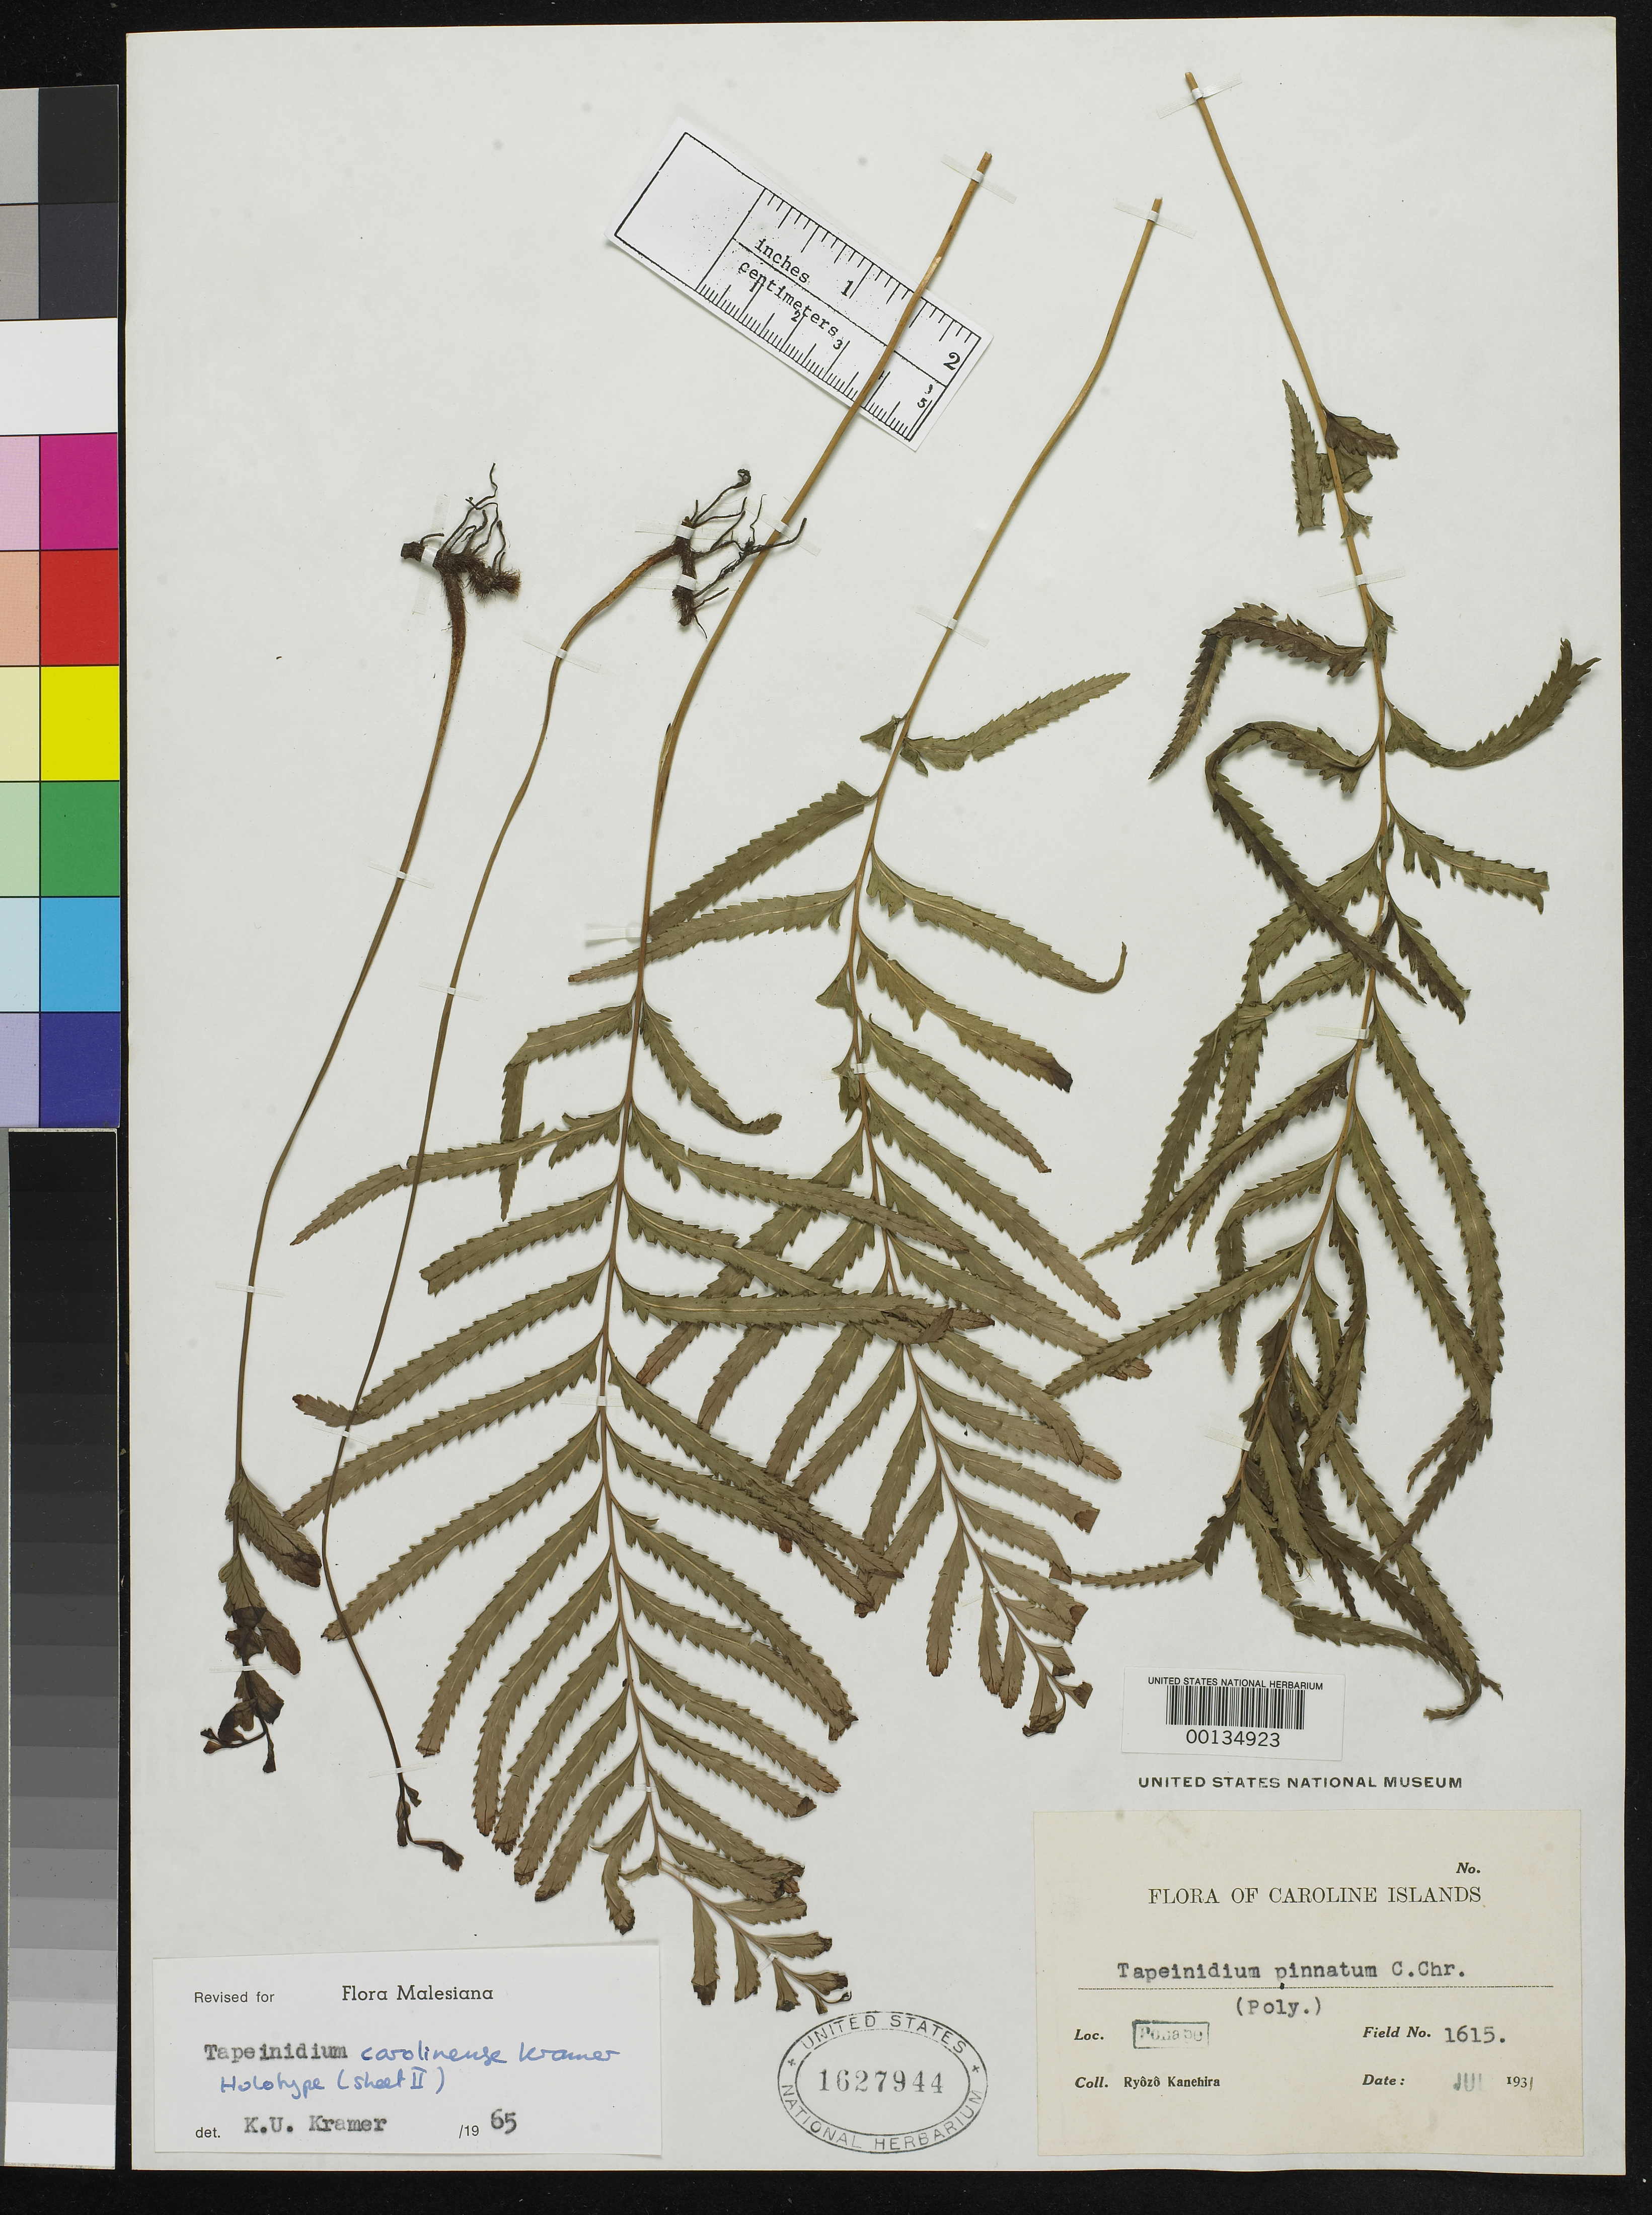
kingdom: Plantae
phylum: Tracheophyta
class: Polypodiopsida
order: Polypodiales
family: Lindsaeaceae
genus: Tapeinidium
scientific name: Tapeinidium carolinense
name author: K.U. Kramer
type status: Holotype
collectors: R. Kanehira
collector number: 1615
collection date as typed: Jul 1931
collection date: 1931-07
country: Micronesia, Federated States of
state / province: Pohnpei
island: Pohnpei [Ponape]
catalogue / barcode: US 1627944